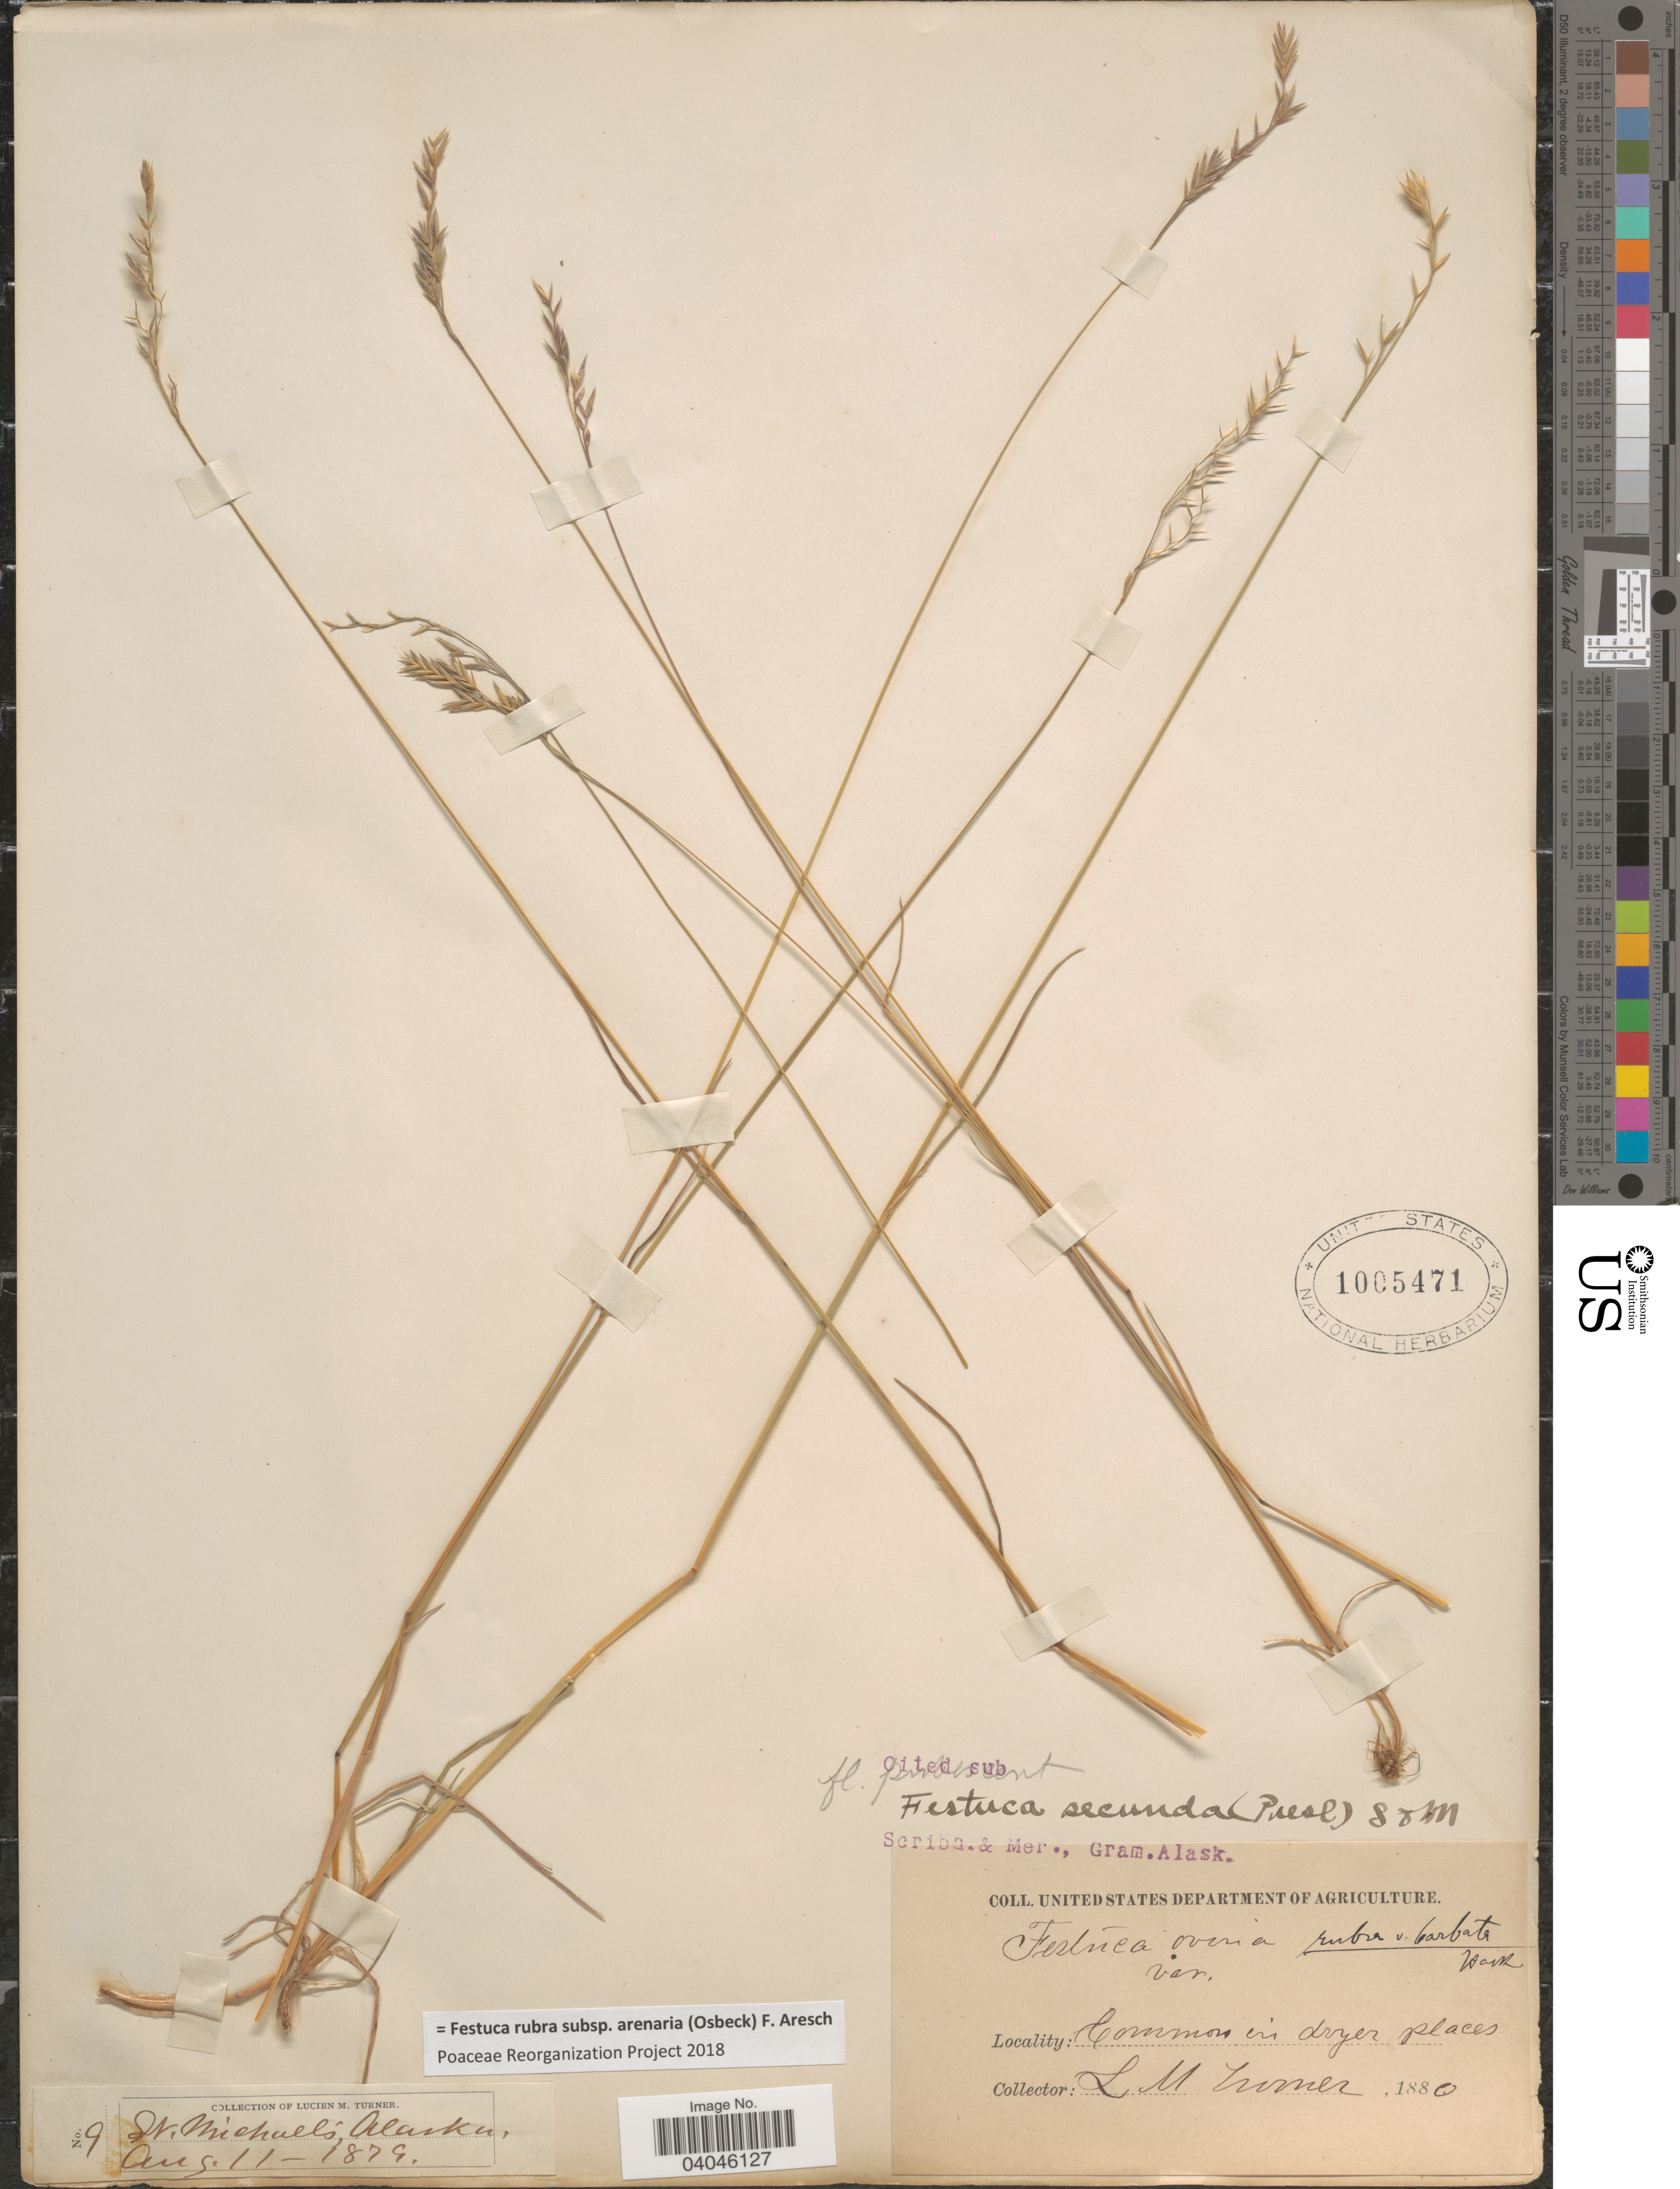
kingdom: Plantae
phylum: Tracheophyta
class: Liliopsida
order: Poales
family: Poaceae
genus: Festuca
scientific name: Festuca rubra subsp. arenaria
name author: (Osbeck) F. Aresch.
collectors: L. M. Turner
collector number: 9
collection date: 1879-08-11/1880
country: United States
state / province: Alaska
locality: St. Michael's.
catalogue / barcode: US 1005471